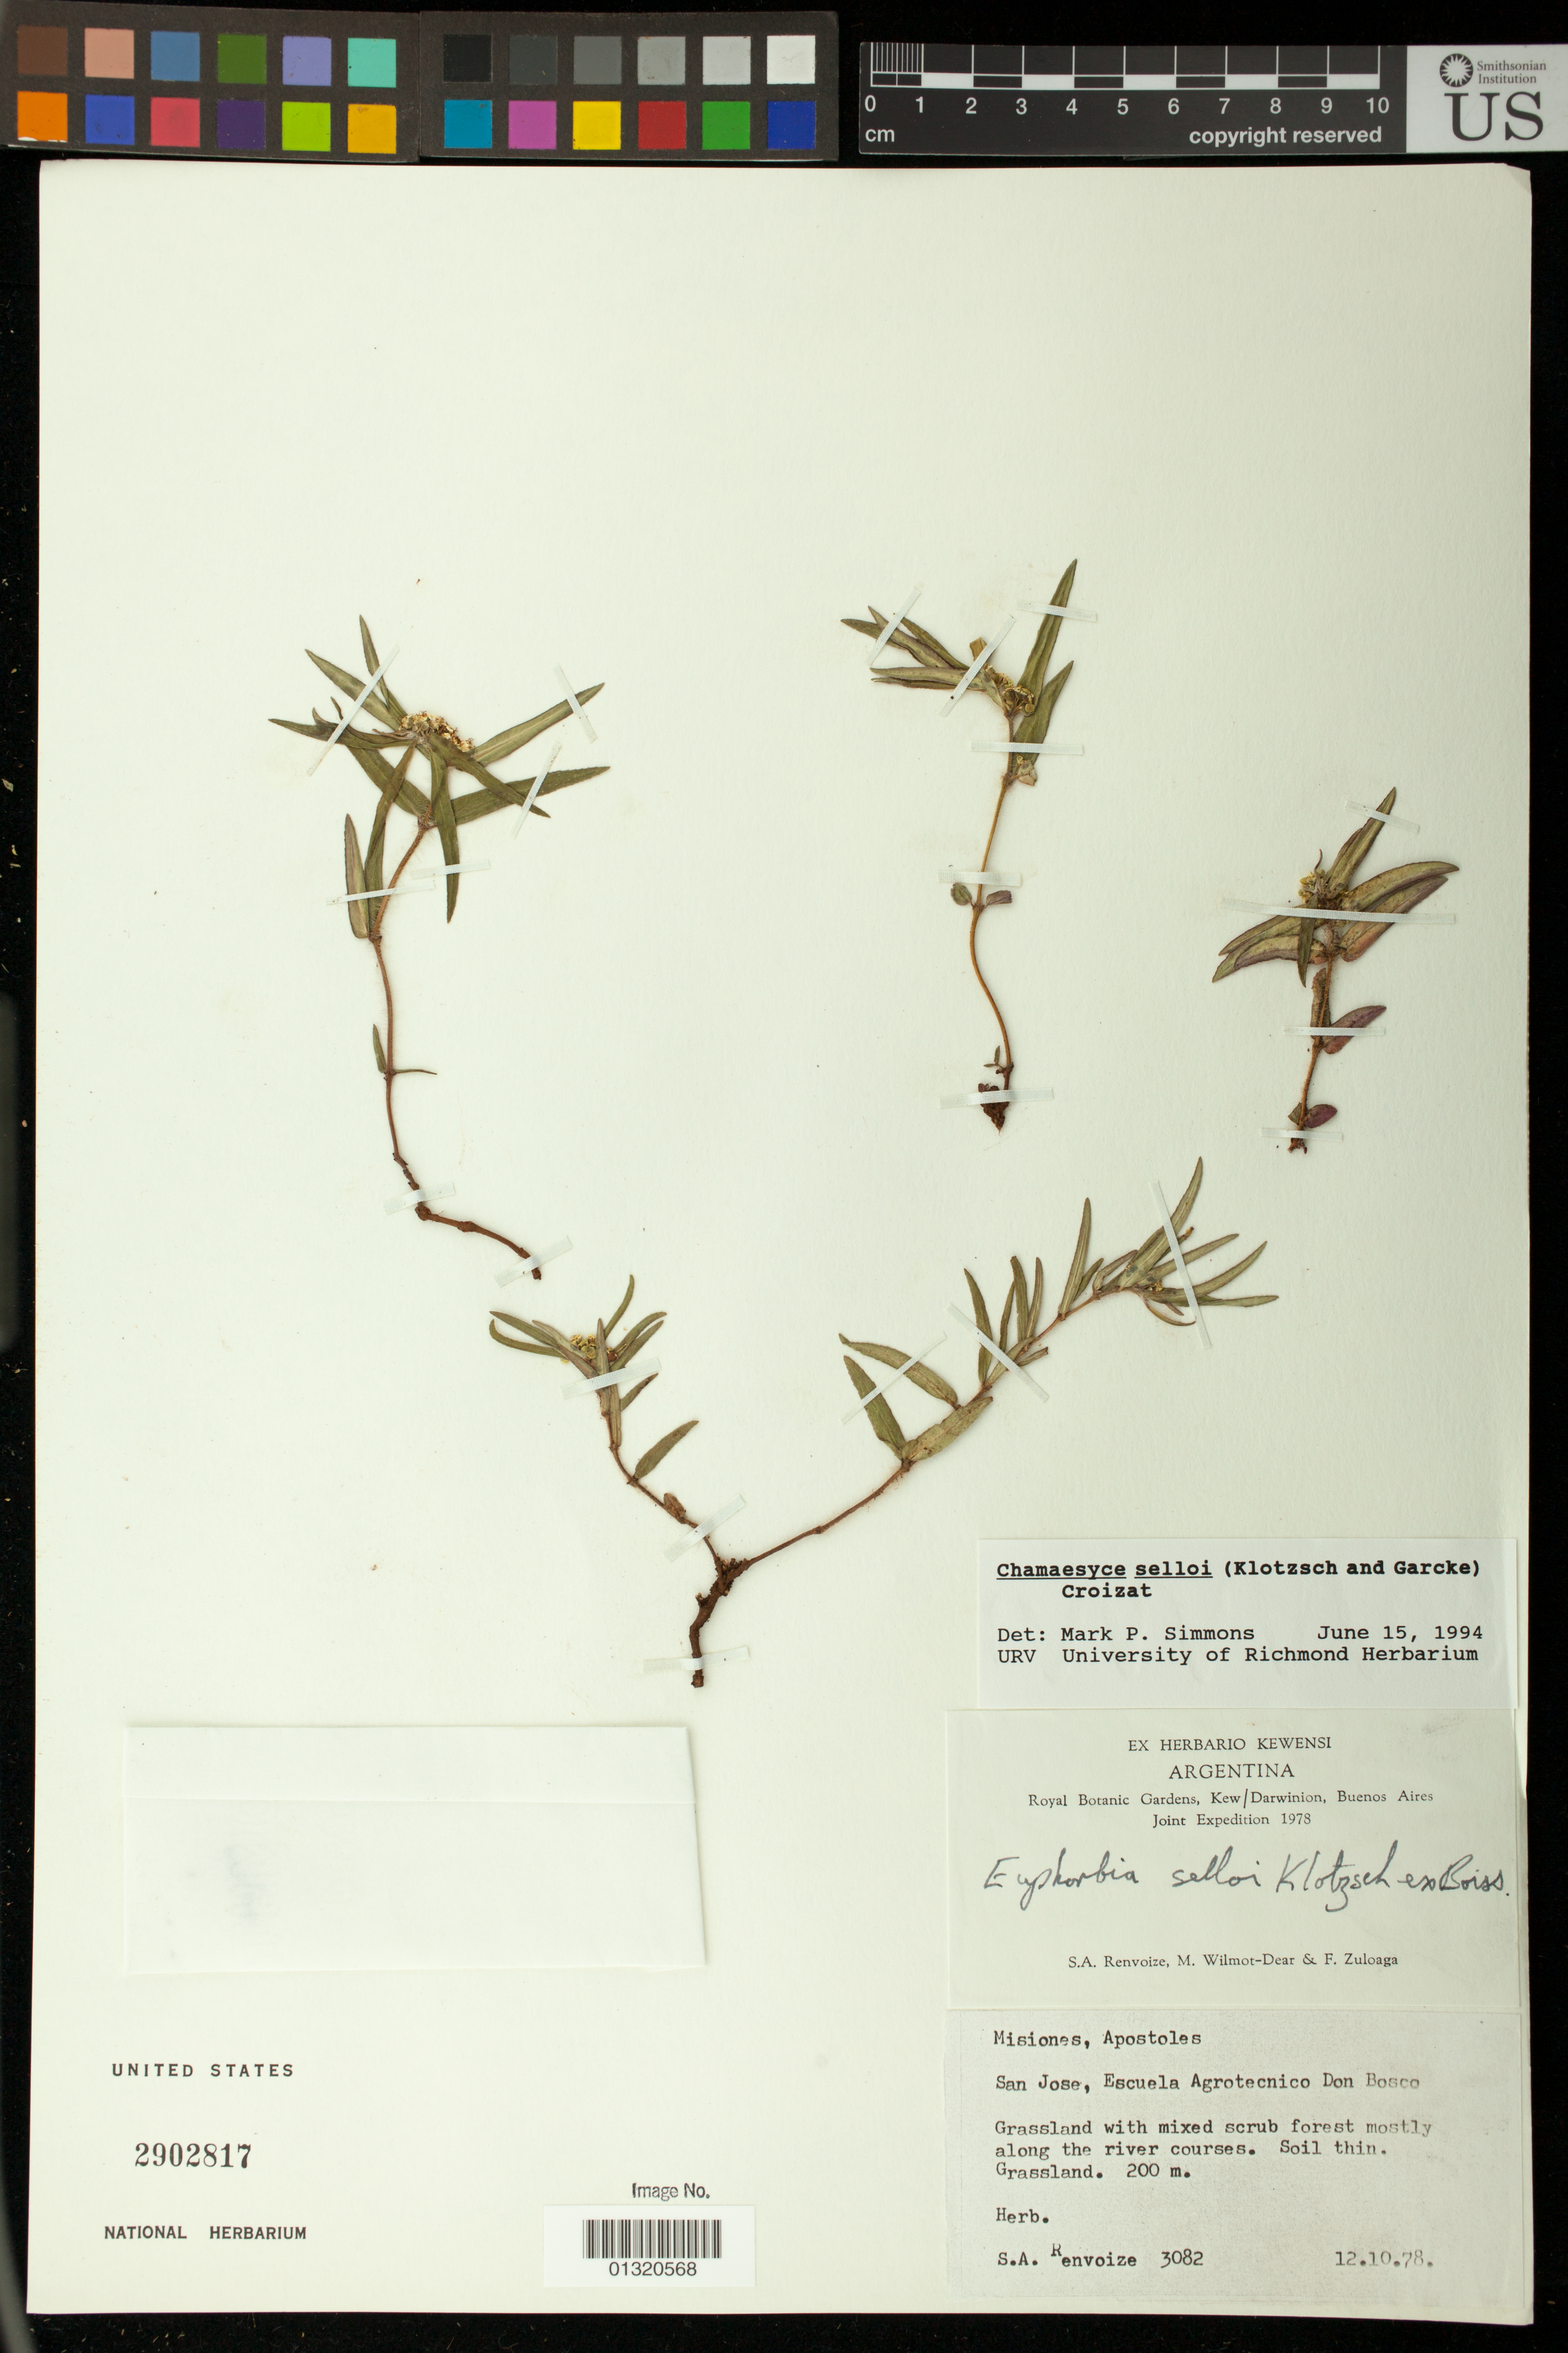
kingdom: Plantae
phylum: Tracheophyta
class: Magnoliopsida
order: Malpighiales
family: Euphorbiaceae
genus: Euphorbia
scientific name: Euphorbia selloi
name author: (Klotzsch & Garcke) Boiss.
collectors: S. A. Renvoize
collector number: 3082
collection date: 1978-10-12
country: Argentina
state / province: Misiones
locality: Apostoles, San Jose, Escuela Agrotecnico Don Bosco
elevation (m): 200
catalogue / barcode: US 2902817